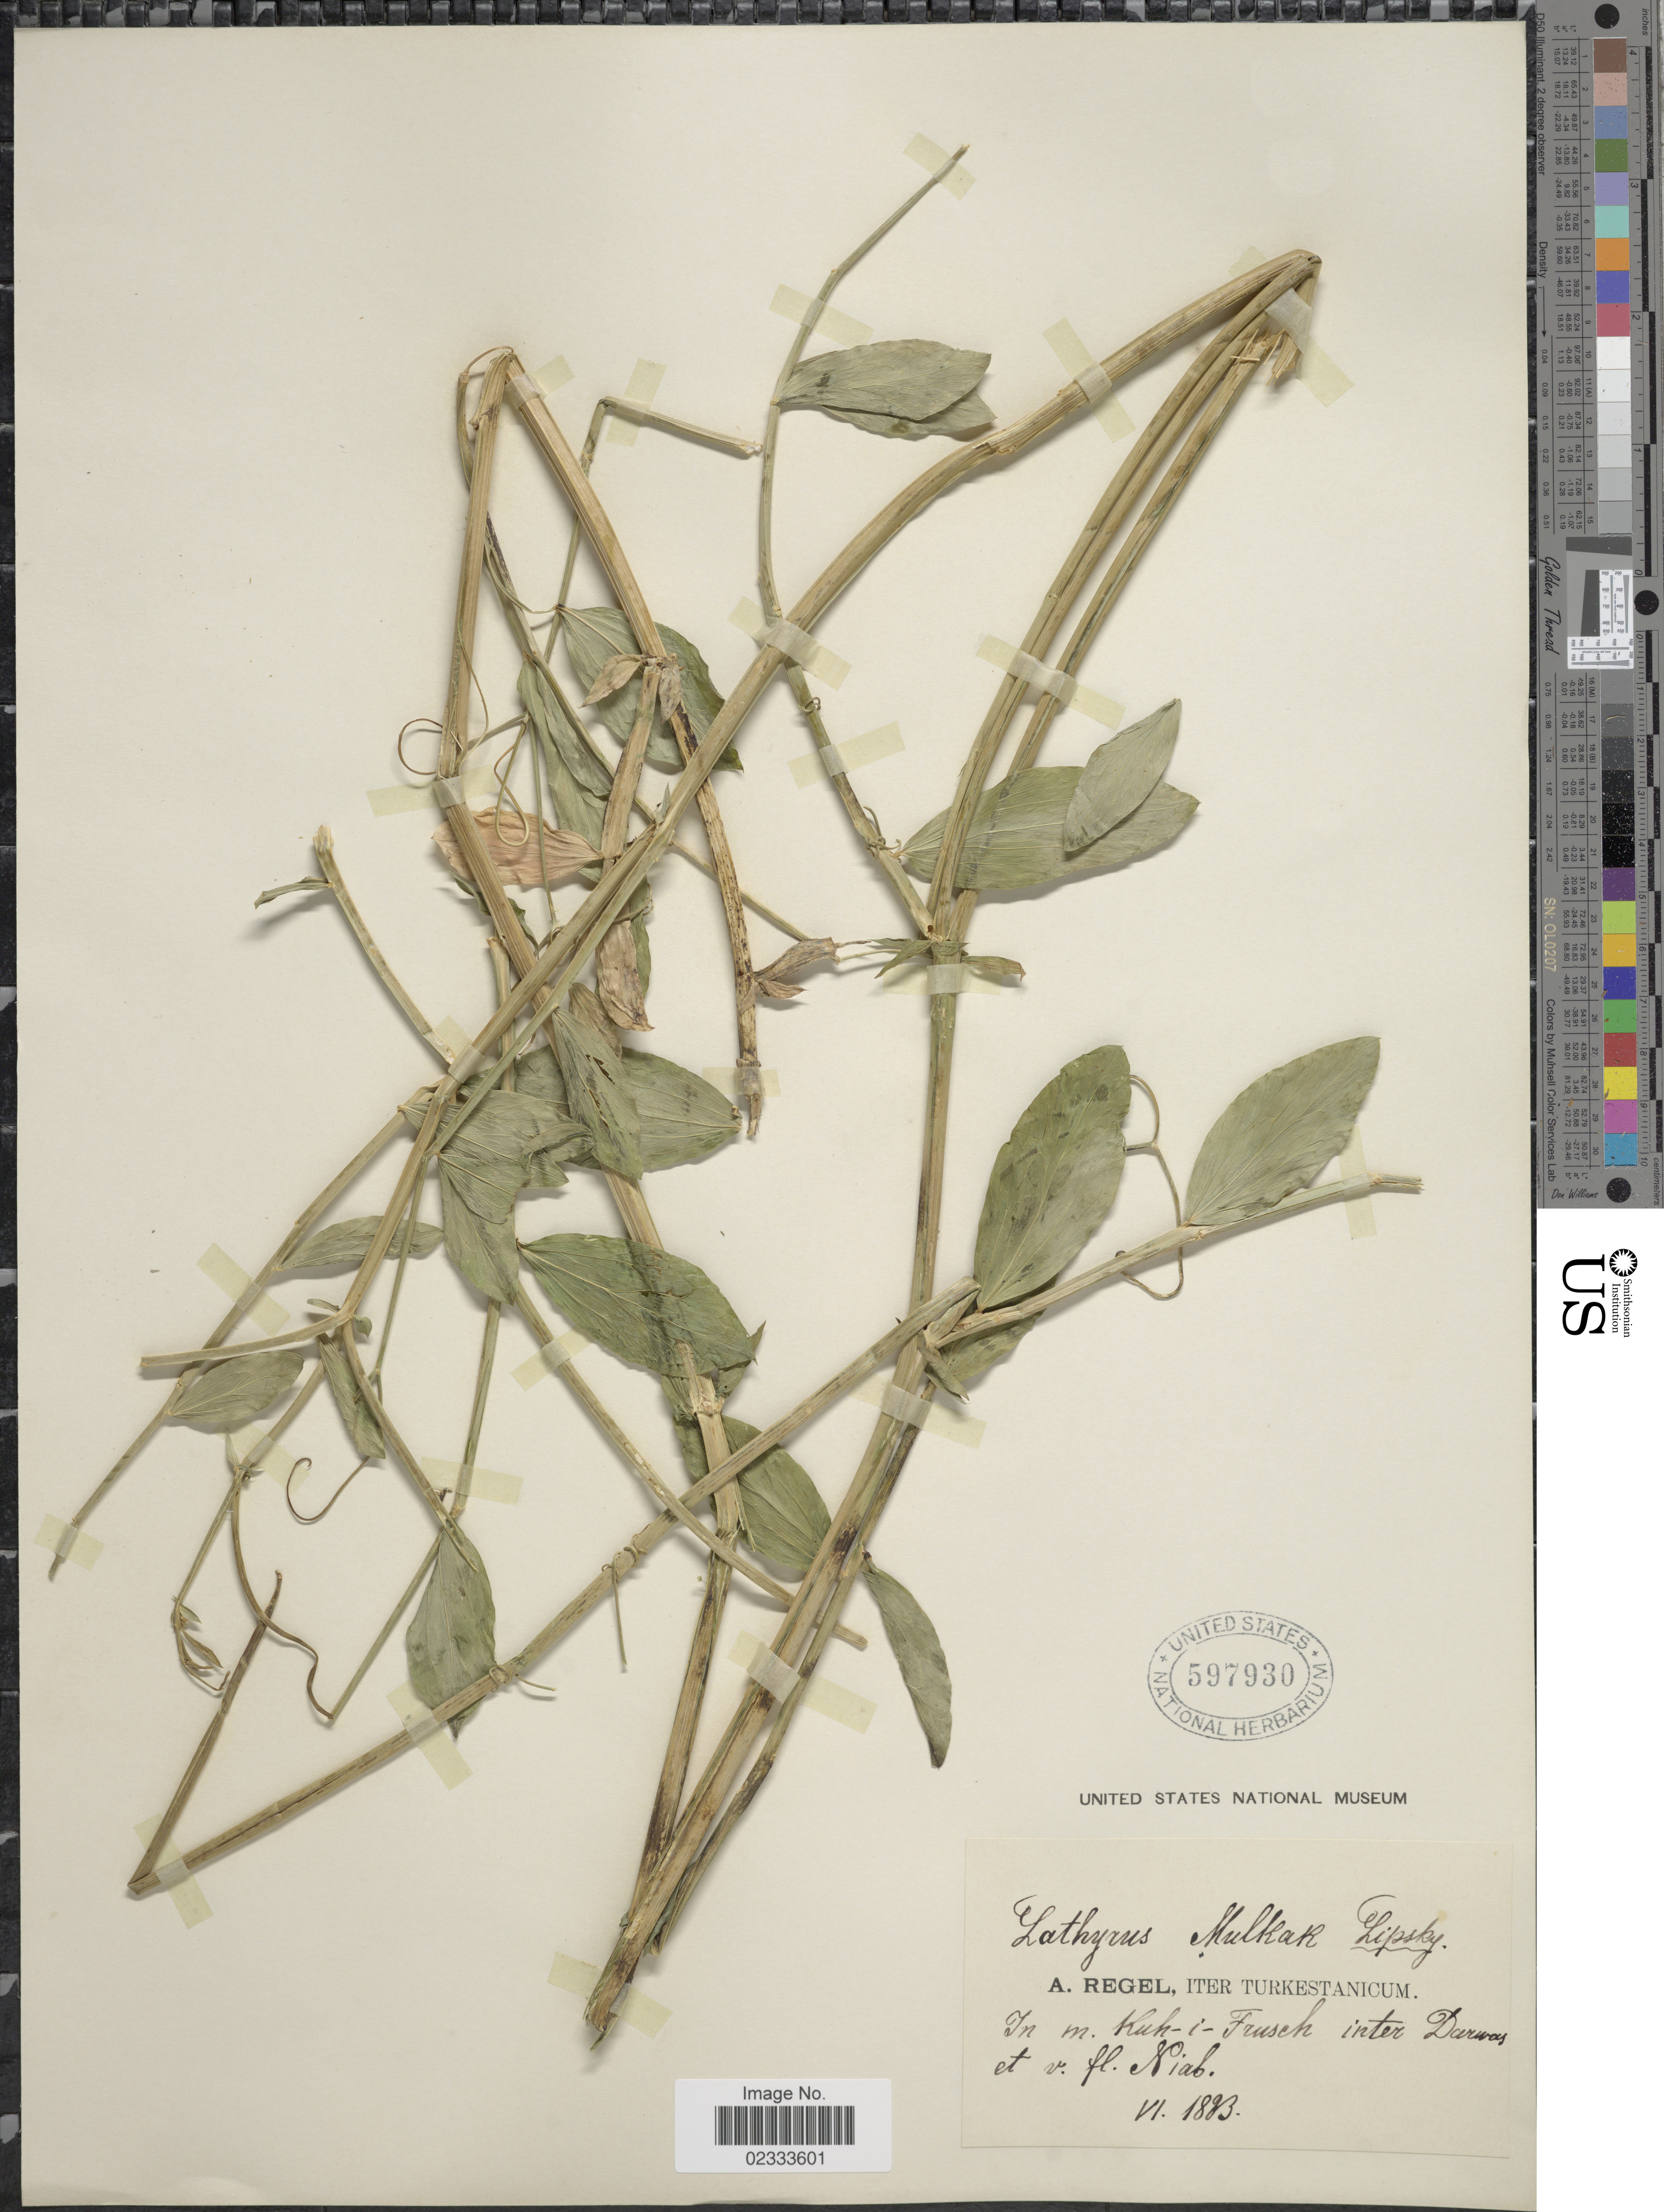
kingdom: Plantae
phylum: Tracheophyta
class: Magnoliopsida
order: Fabales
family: Fabaceae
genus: Lathyrus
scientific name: Lathyrus mulkak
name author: Lipsky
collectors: A. Regel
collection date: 1883-06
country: Tajikistan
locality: Turkestanicum, in m. Kuh-i-Frusch inter Darwas et. v. Niab [interpreted]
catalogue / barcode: US 597930